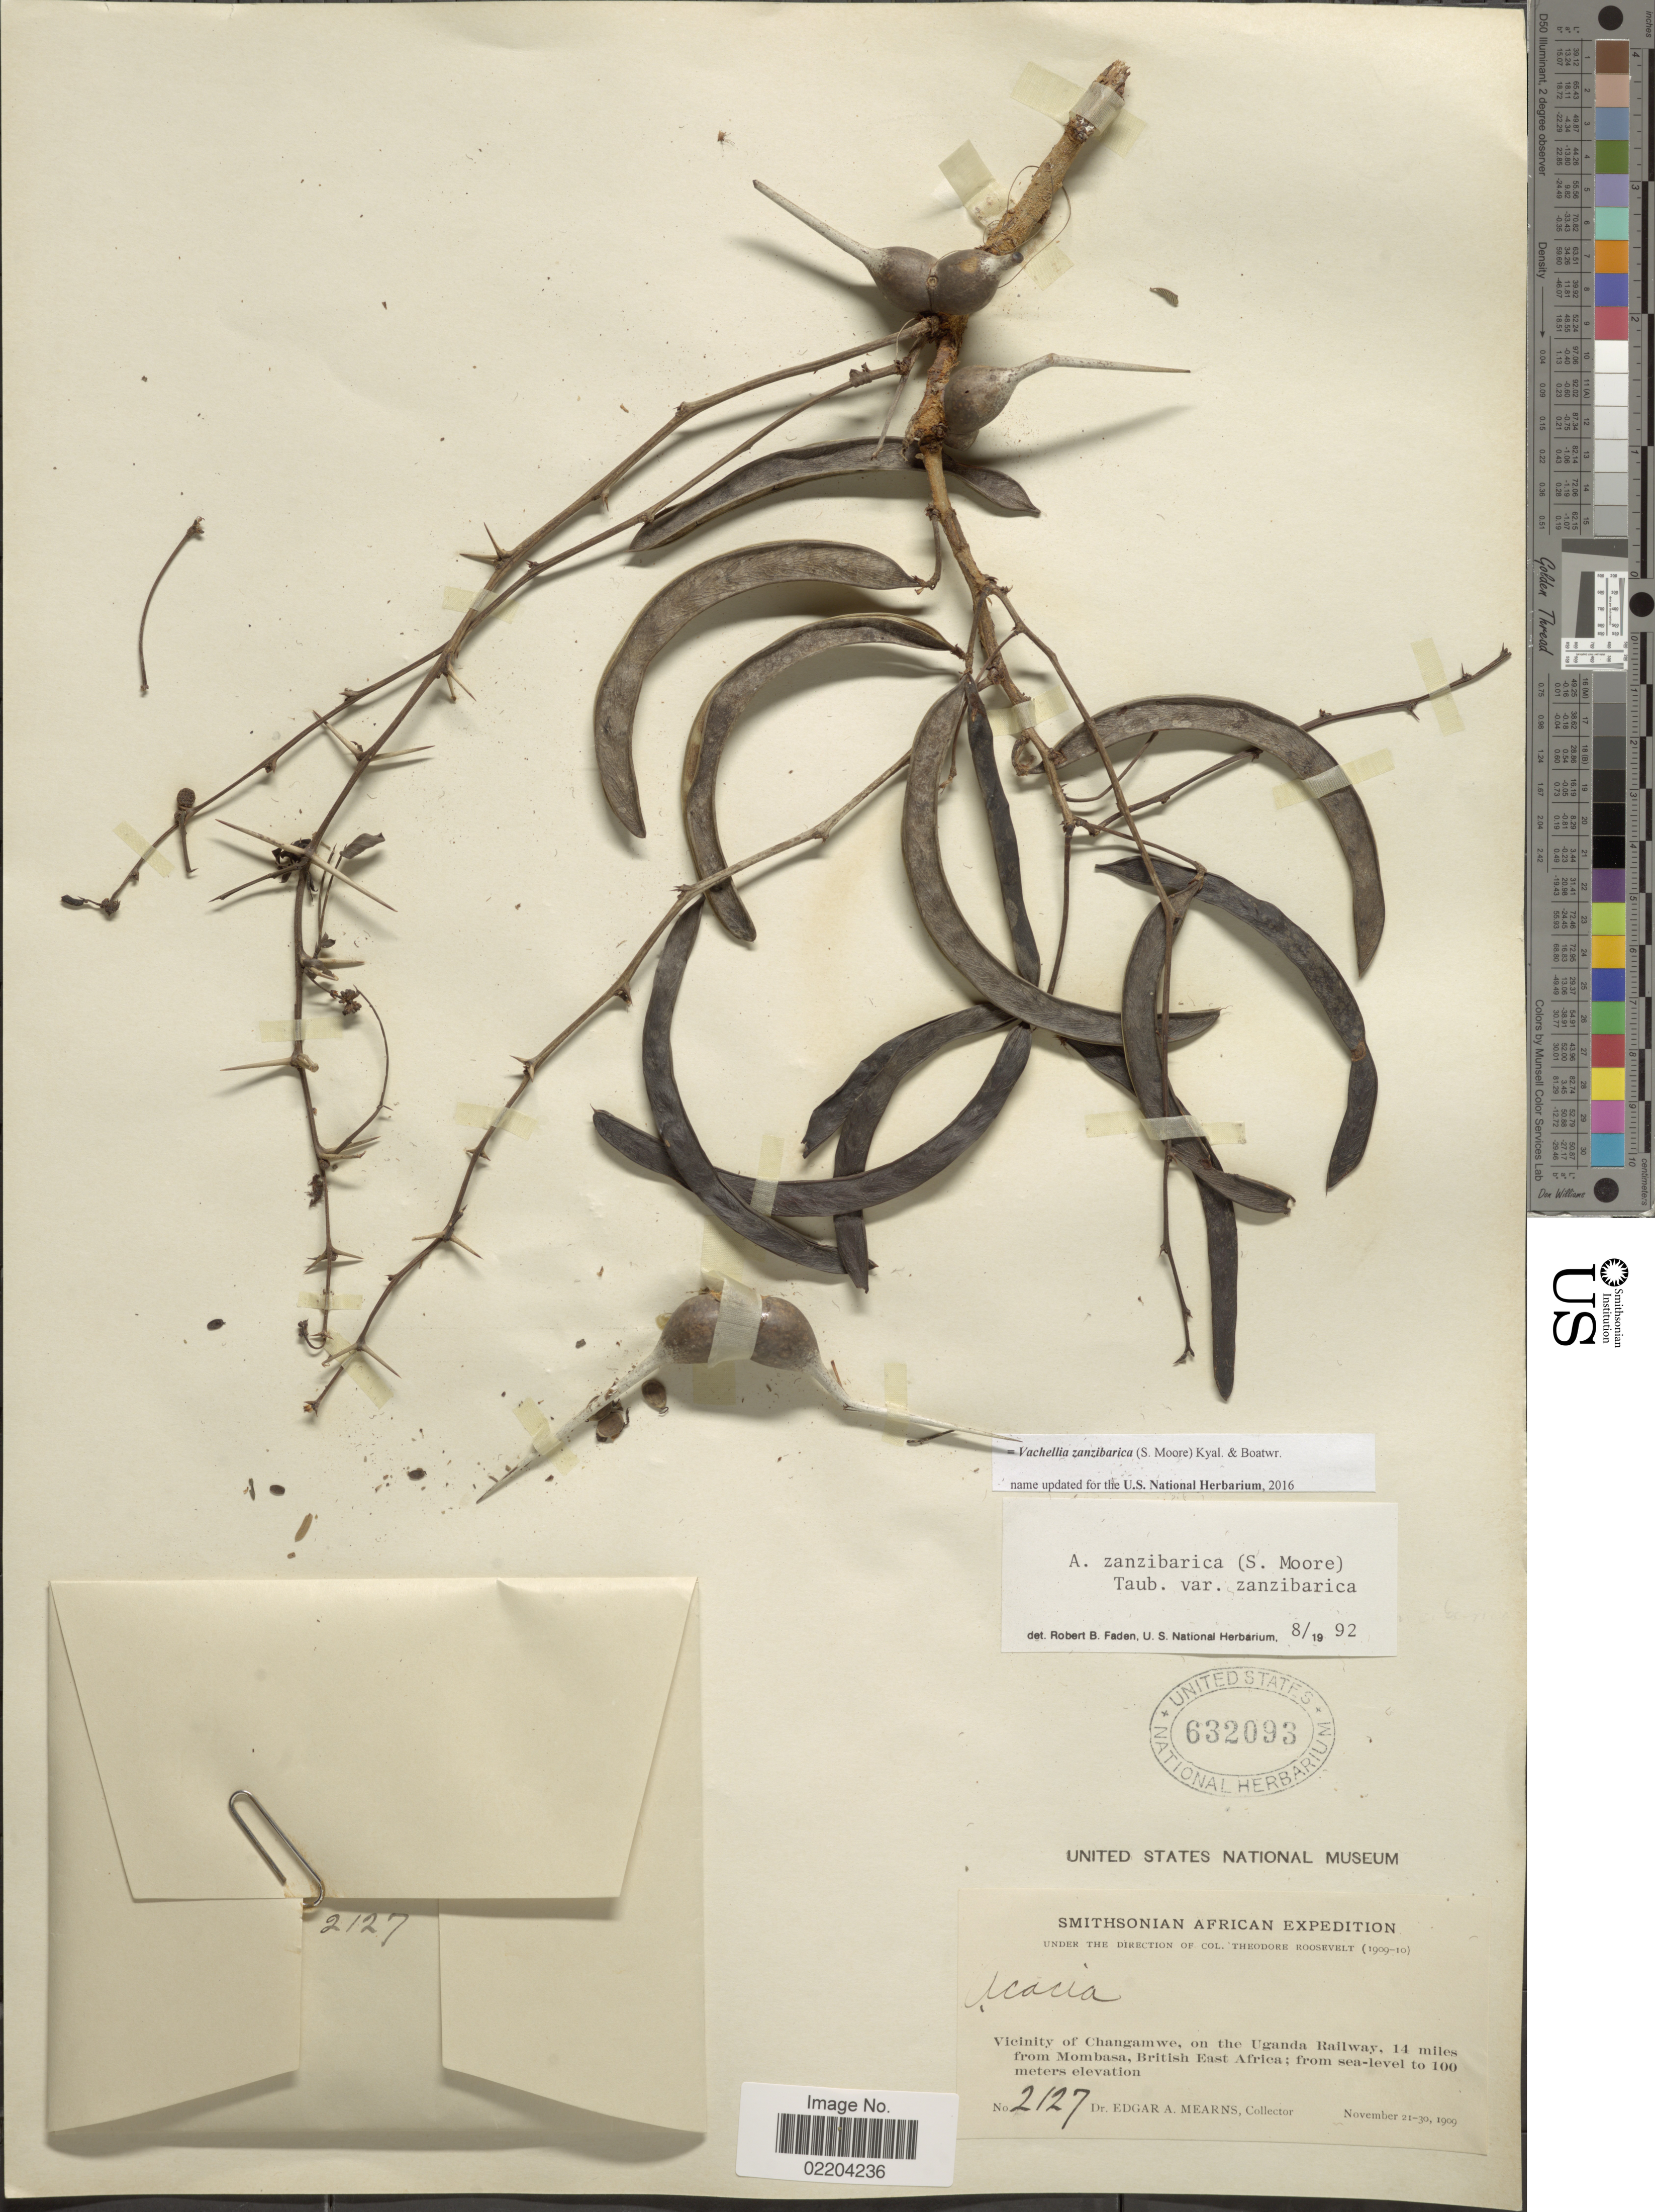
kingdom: Plantae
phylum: Tracheophyta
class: Magnoliopsida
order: Fabales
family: Fabaceae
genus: Vachellia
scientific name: Vachellia zanzibarica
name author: (S. Moore) Kyal. & Boatwr.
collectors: E. A. Mearns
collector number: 2127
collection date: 1909-11-21/1909-11-30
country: Uganda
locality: Vicinity of Changamwe, on the Uganda railway, 14 miles from Mombasa, British East Africa.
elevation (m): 100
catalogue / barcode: US 632093